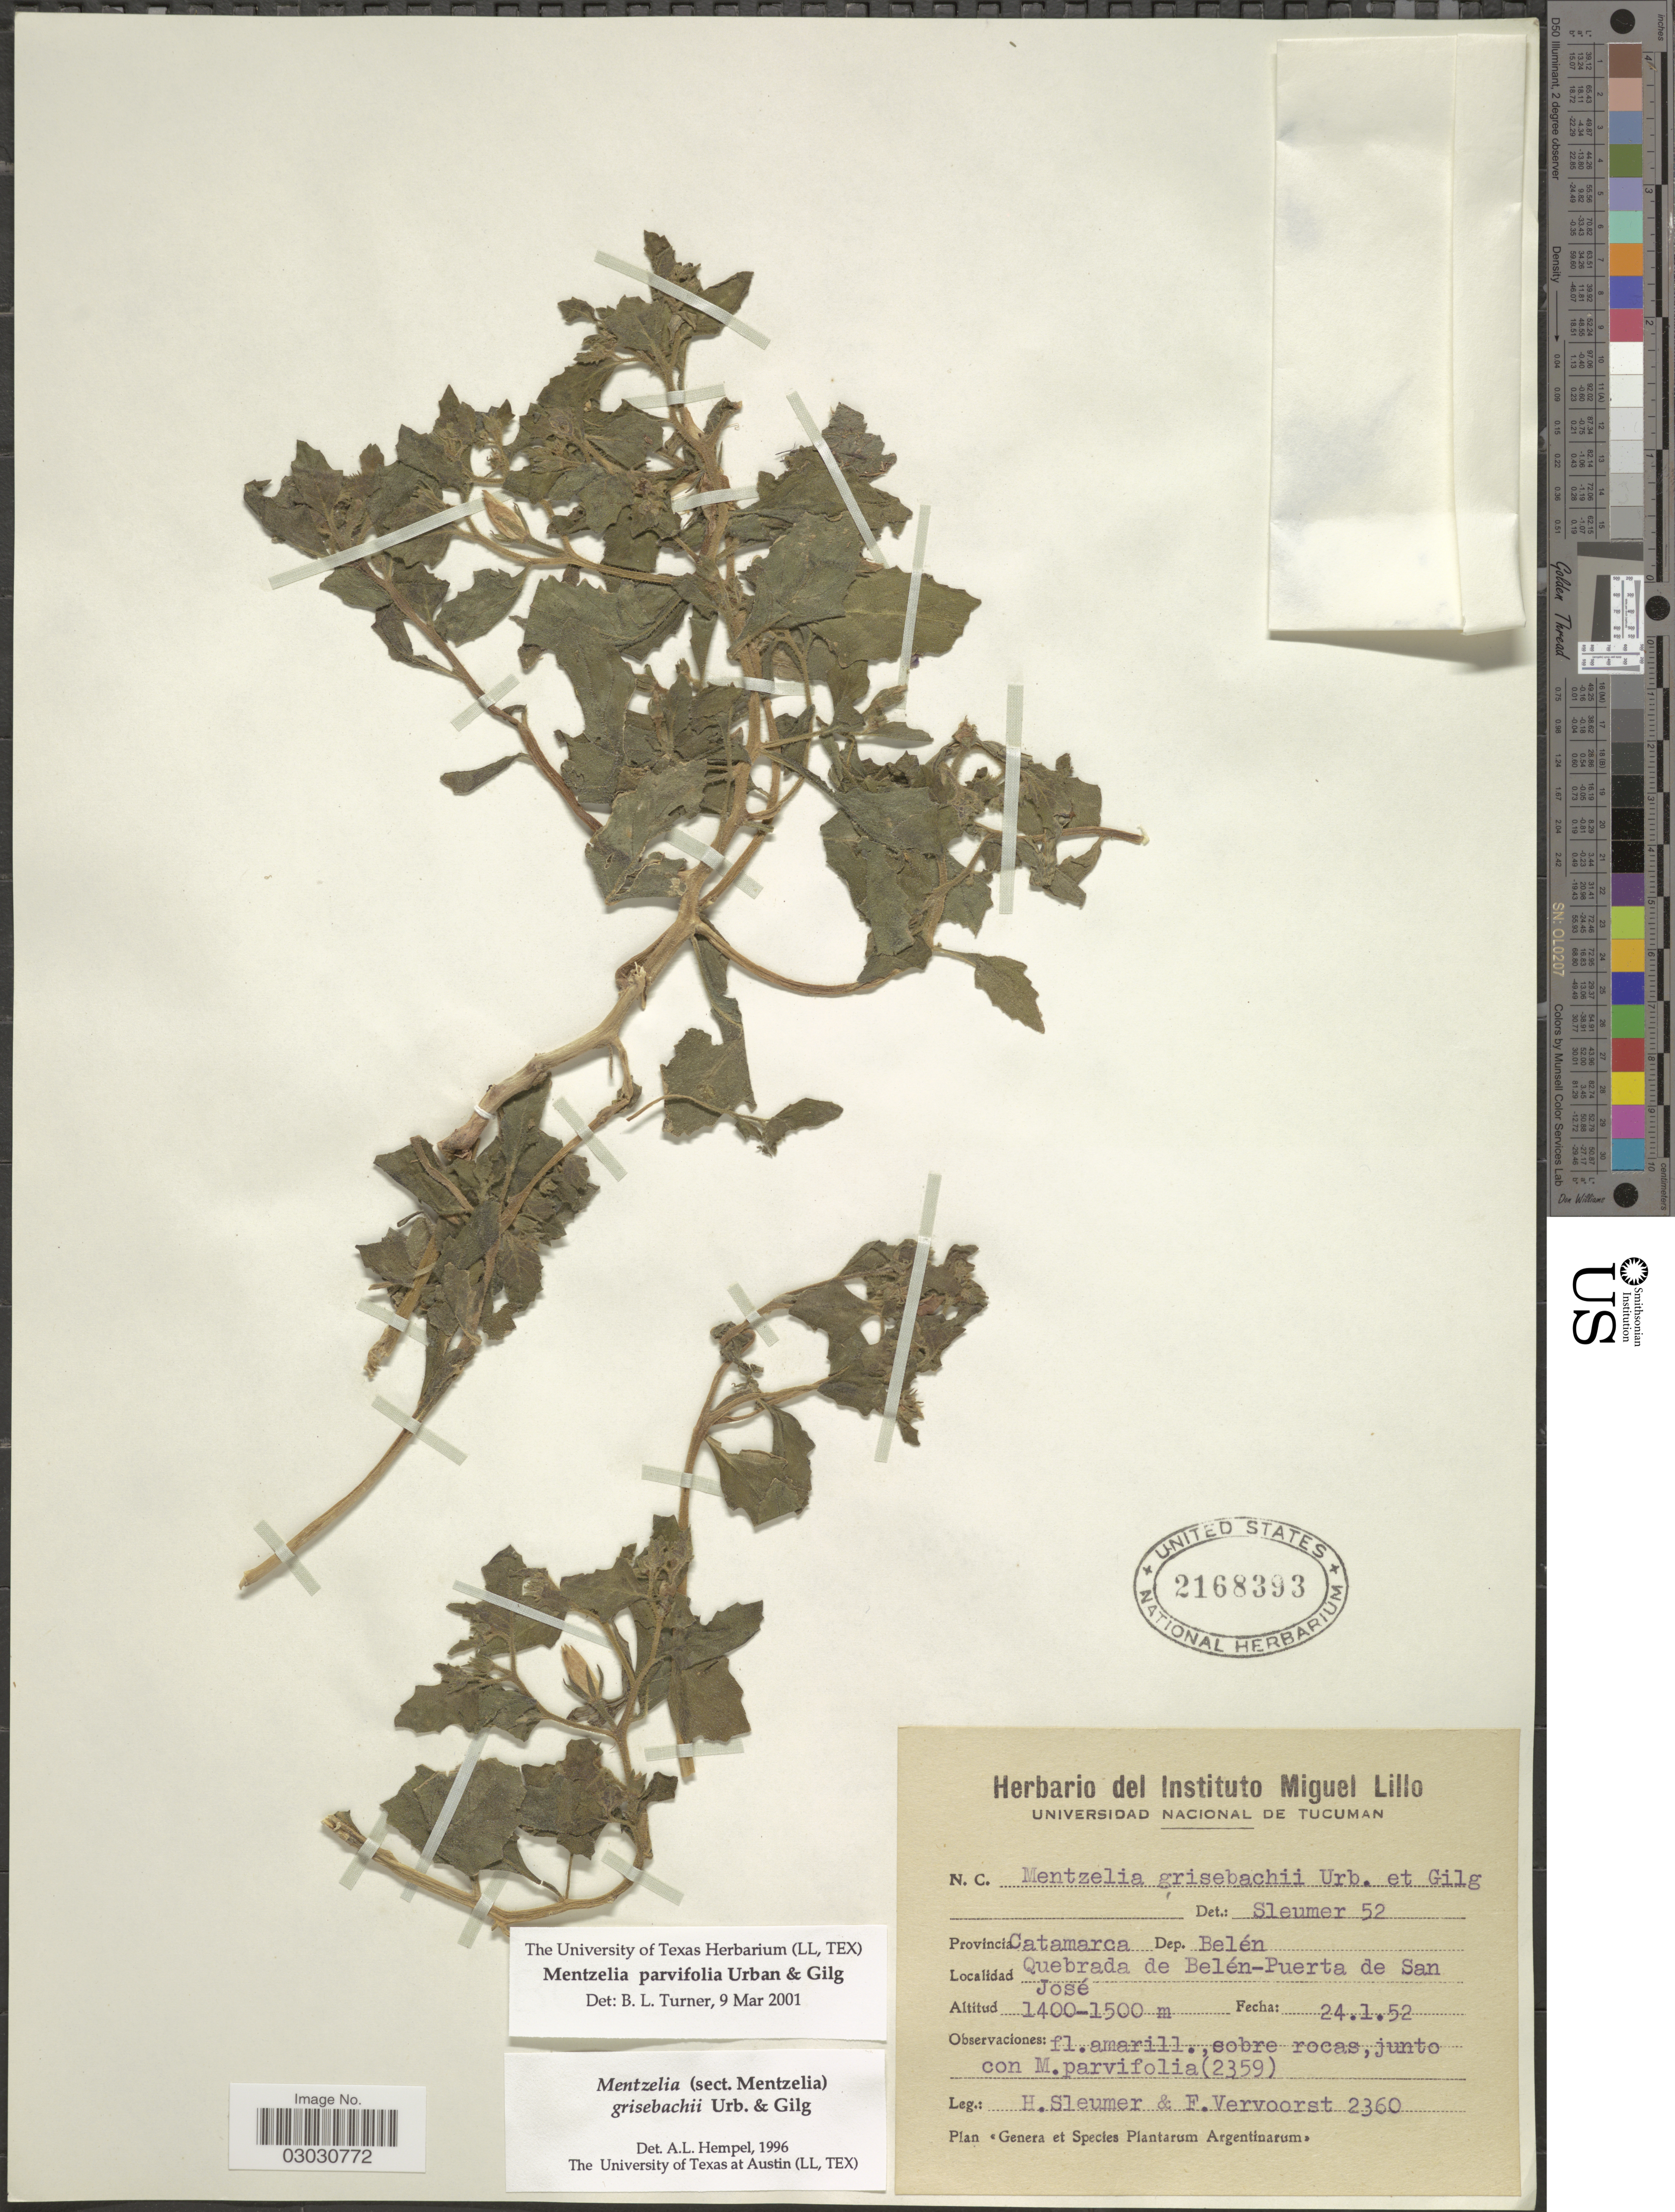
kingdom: Plantae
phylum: Tracheophyta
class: Magnoliopsida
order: Cornales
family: Loasaceae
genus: Mentzelia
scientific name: Mentzelia parvifolia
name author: Urb. & Gilg ex Kurtz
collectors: H. O. Sleumer & F. Vervoorst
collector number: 2360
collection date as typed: Transcribed d/m/y: 24/1/52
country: Argentina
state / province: Catamarca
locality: Dep. Belén. Quebrada de Belén-Puerta de San José.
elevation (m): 1400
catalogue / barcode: US 2168393